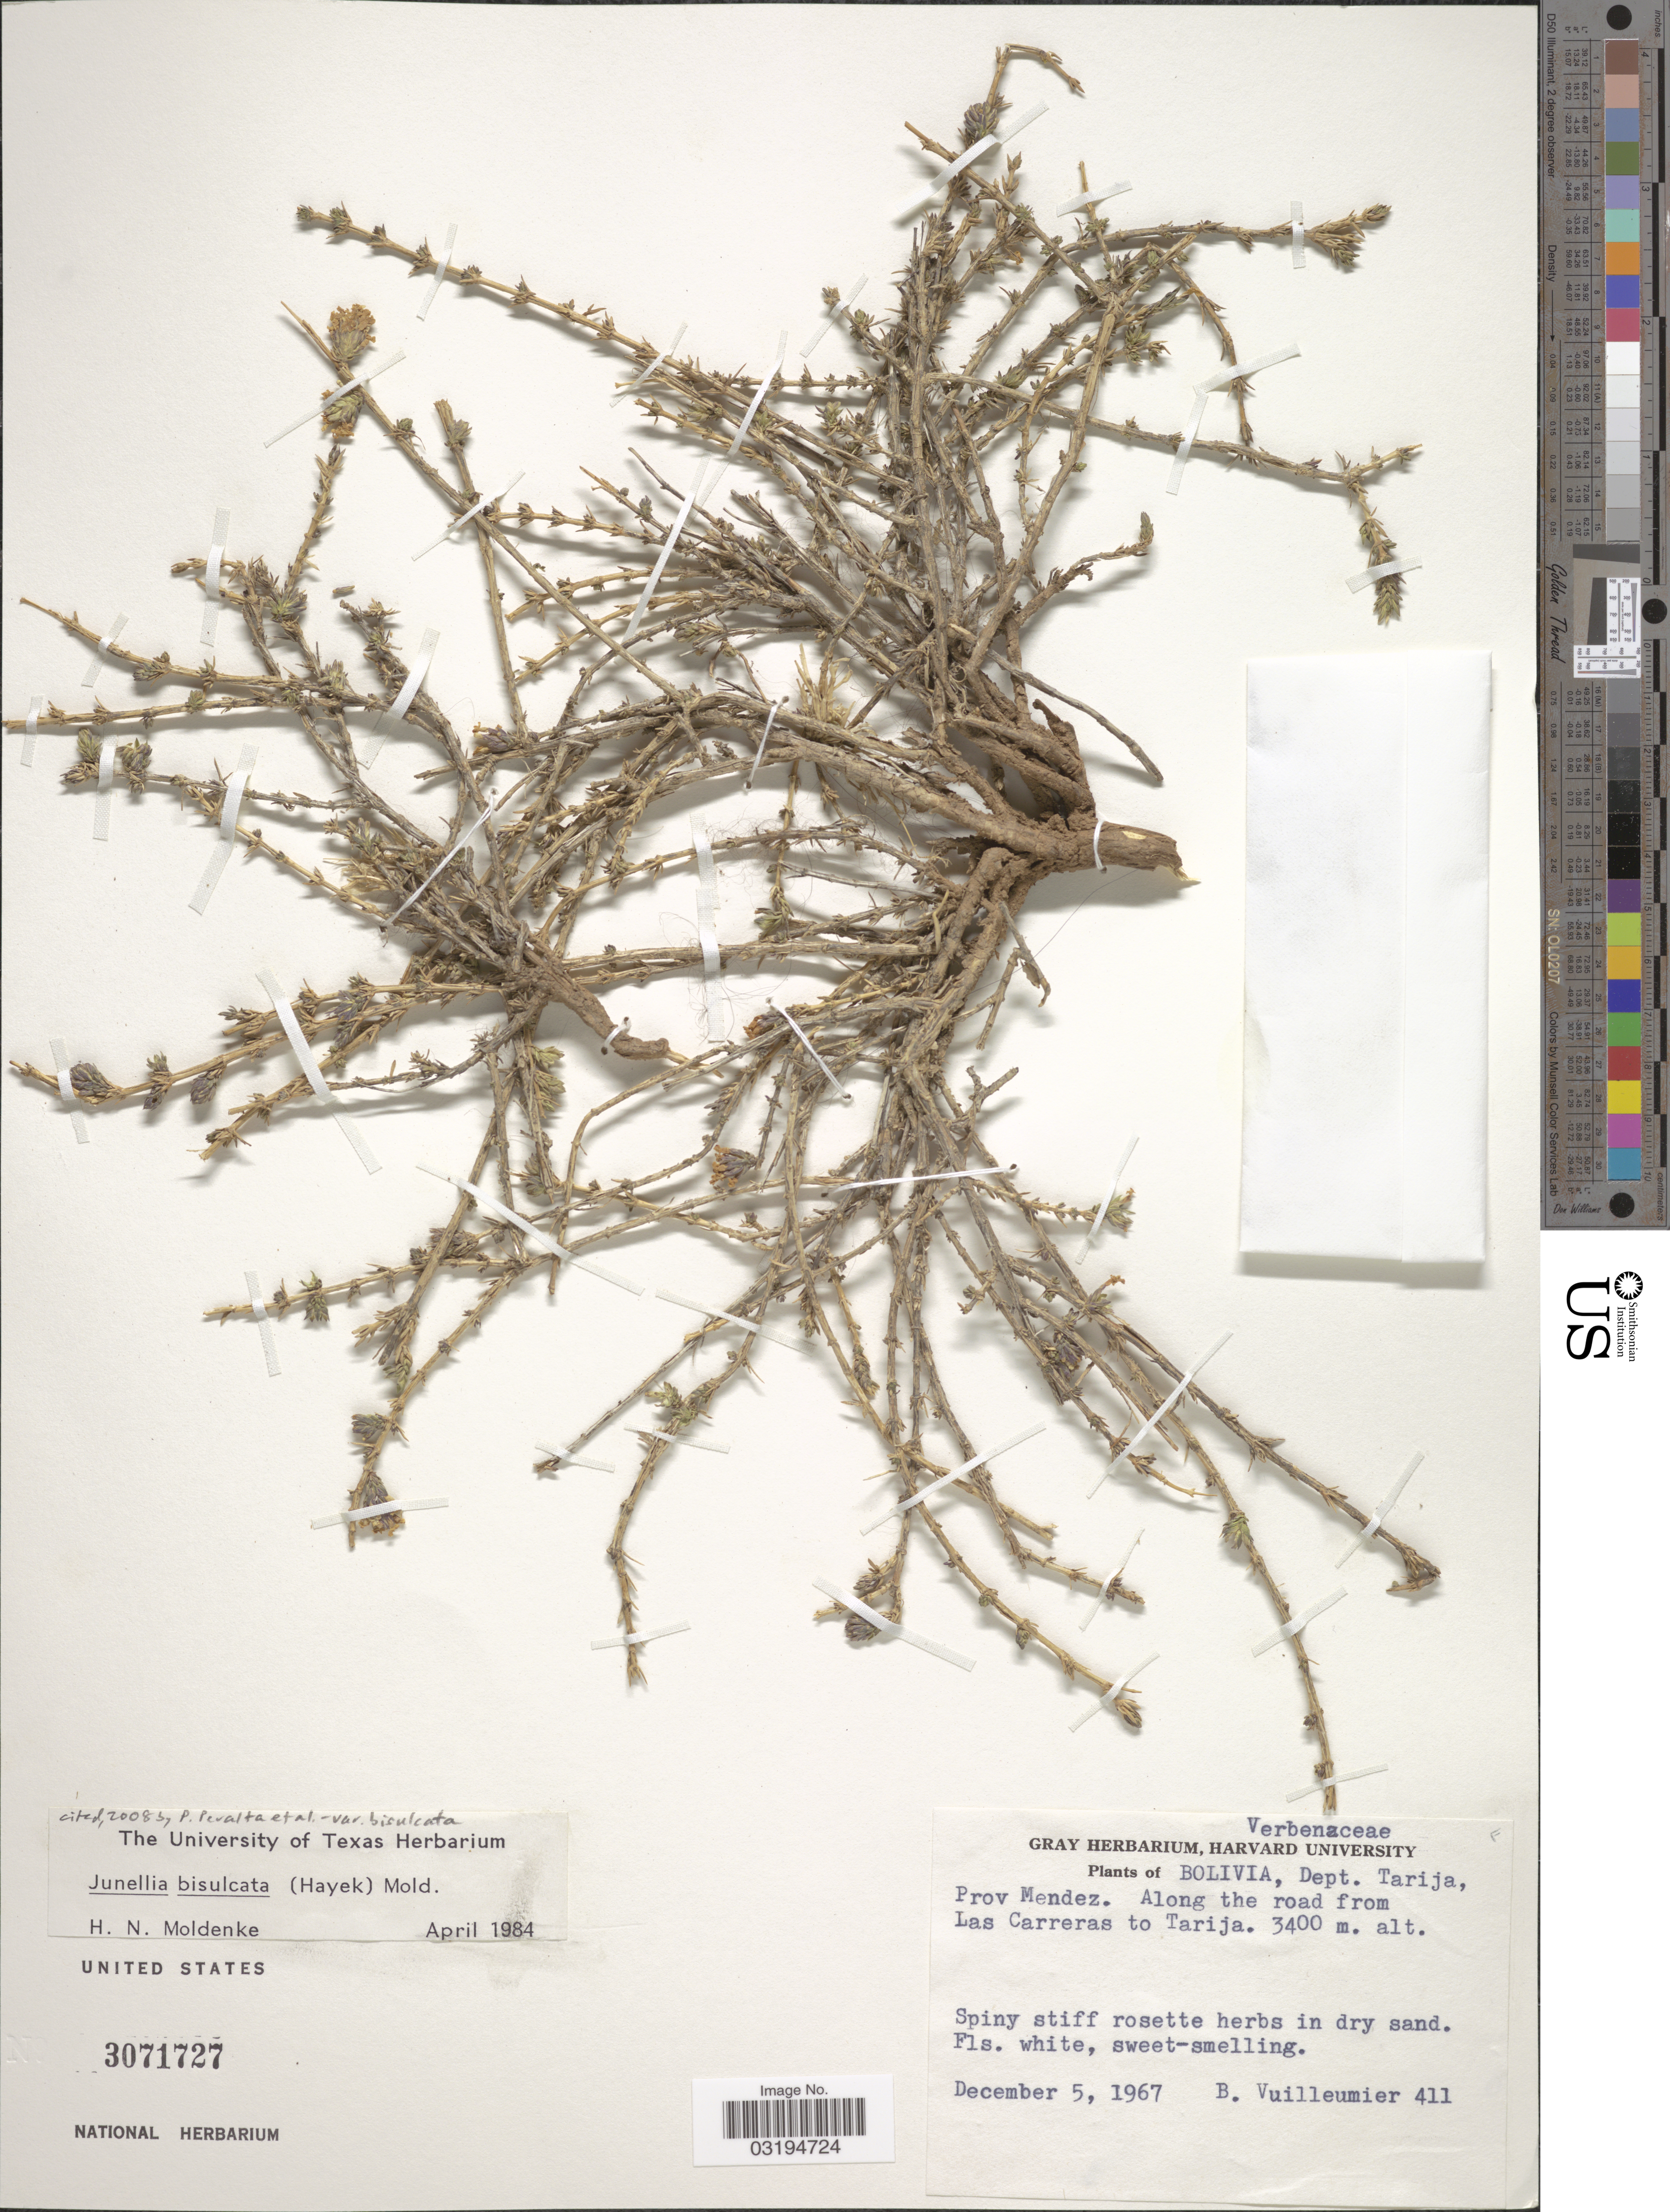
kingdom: Plantae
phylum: Tracheophyta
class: Magnoliopsida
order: Lamiales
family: Verbenaceae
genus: Junellia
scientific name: Junellia bisulcata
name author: (Hayek) Moldenke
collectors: B. Vuilleumier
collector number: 411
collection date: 1967-12-05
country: Bolivia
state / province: Tarija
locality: Dept. Tarija, Prov Mendez. Along the road from Las Carreras to Tarija.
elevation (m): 3400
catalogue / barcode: US 3071727